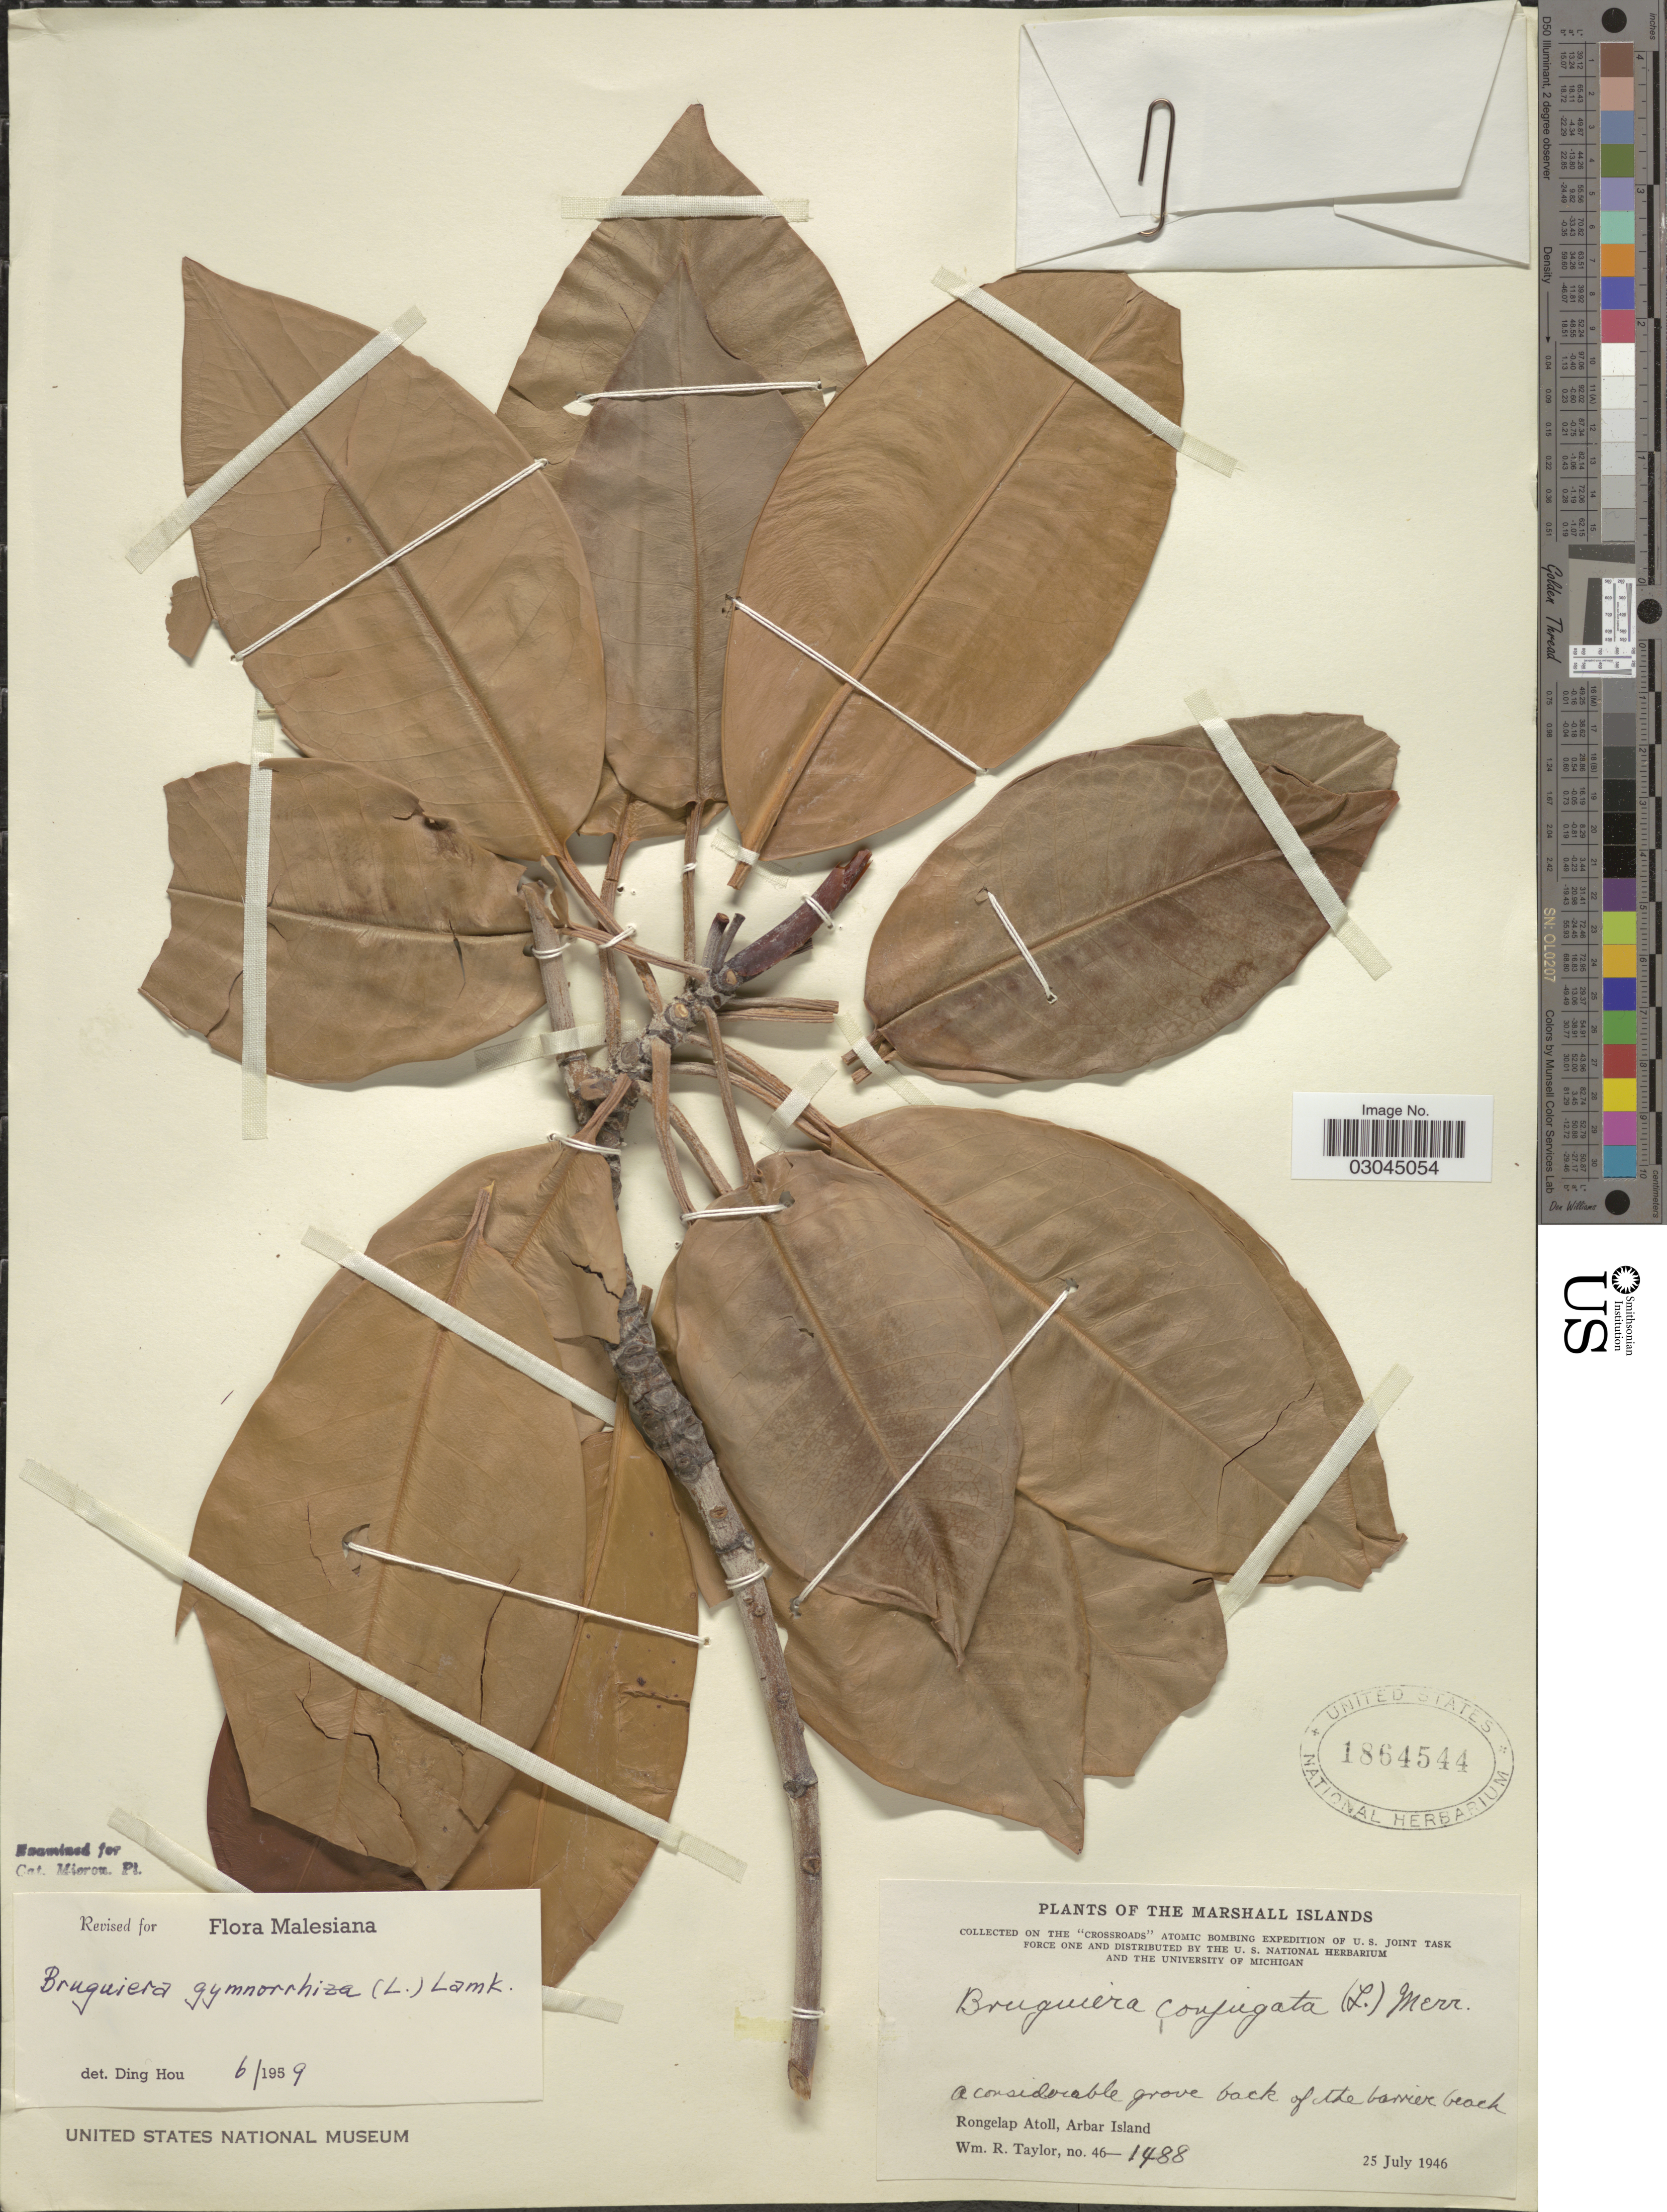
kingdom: Plantae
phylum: Tracheophyta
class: Magnoliopsida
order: Malpighiales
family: Rhizophoraceae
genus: Bruguiera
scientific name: Bruguiera gymnorhiza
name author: (L.) Savigny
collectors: W. Taylor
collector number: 46-1488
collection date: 1946-07-25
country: Marshall Islands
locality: The Marshall Islands, Rongelap Atoll, Arbar Island.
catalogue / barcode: US 1864544